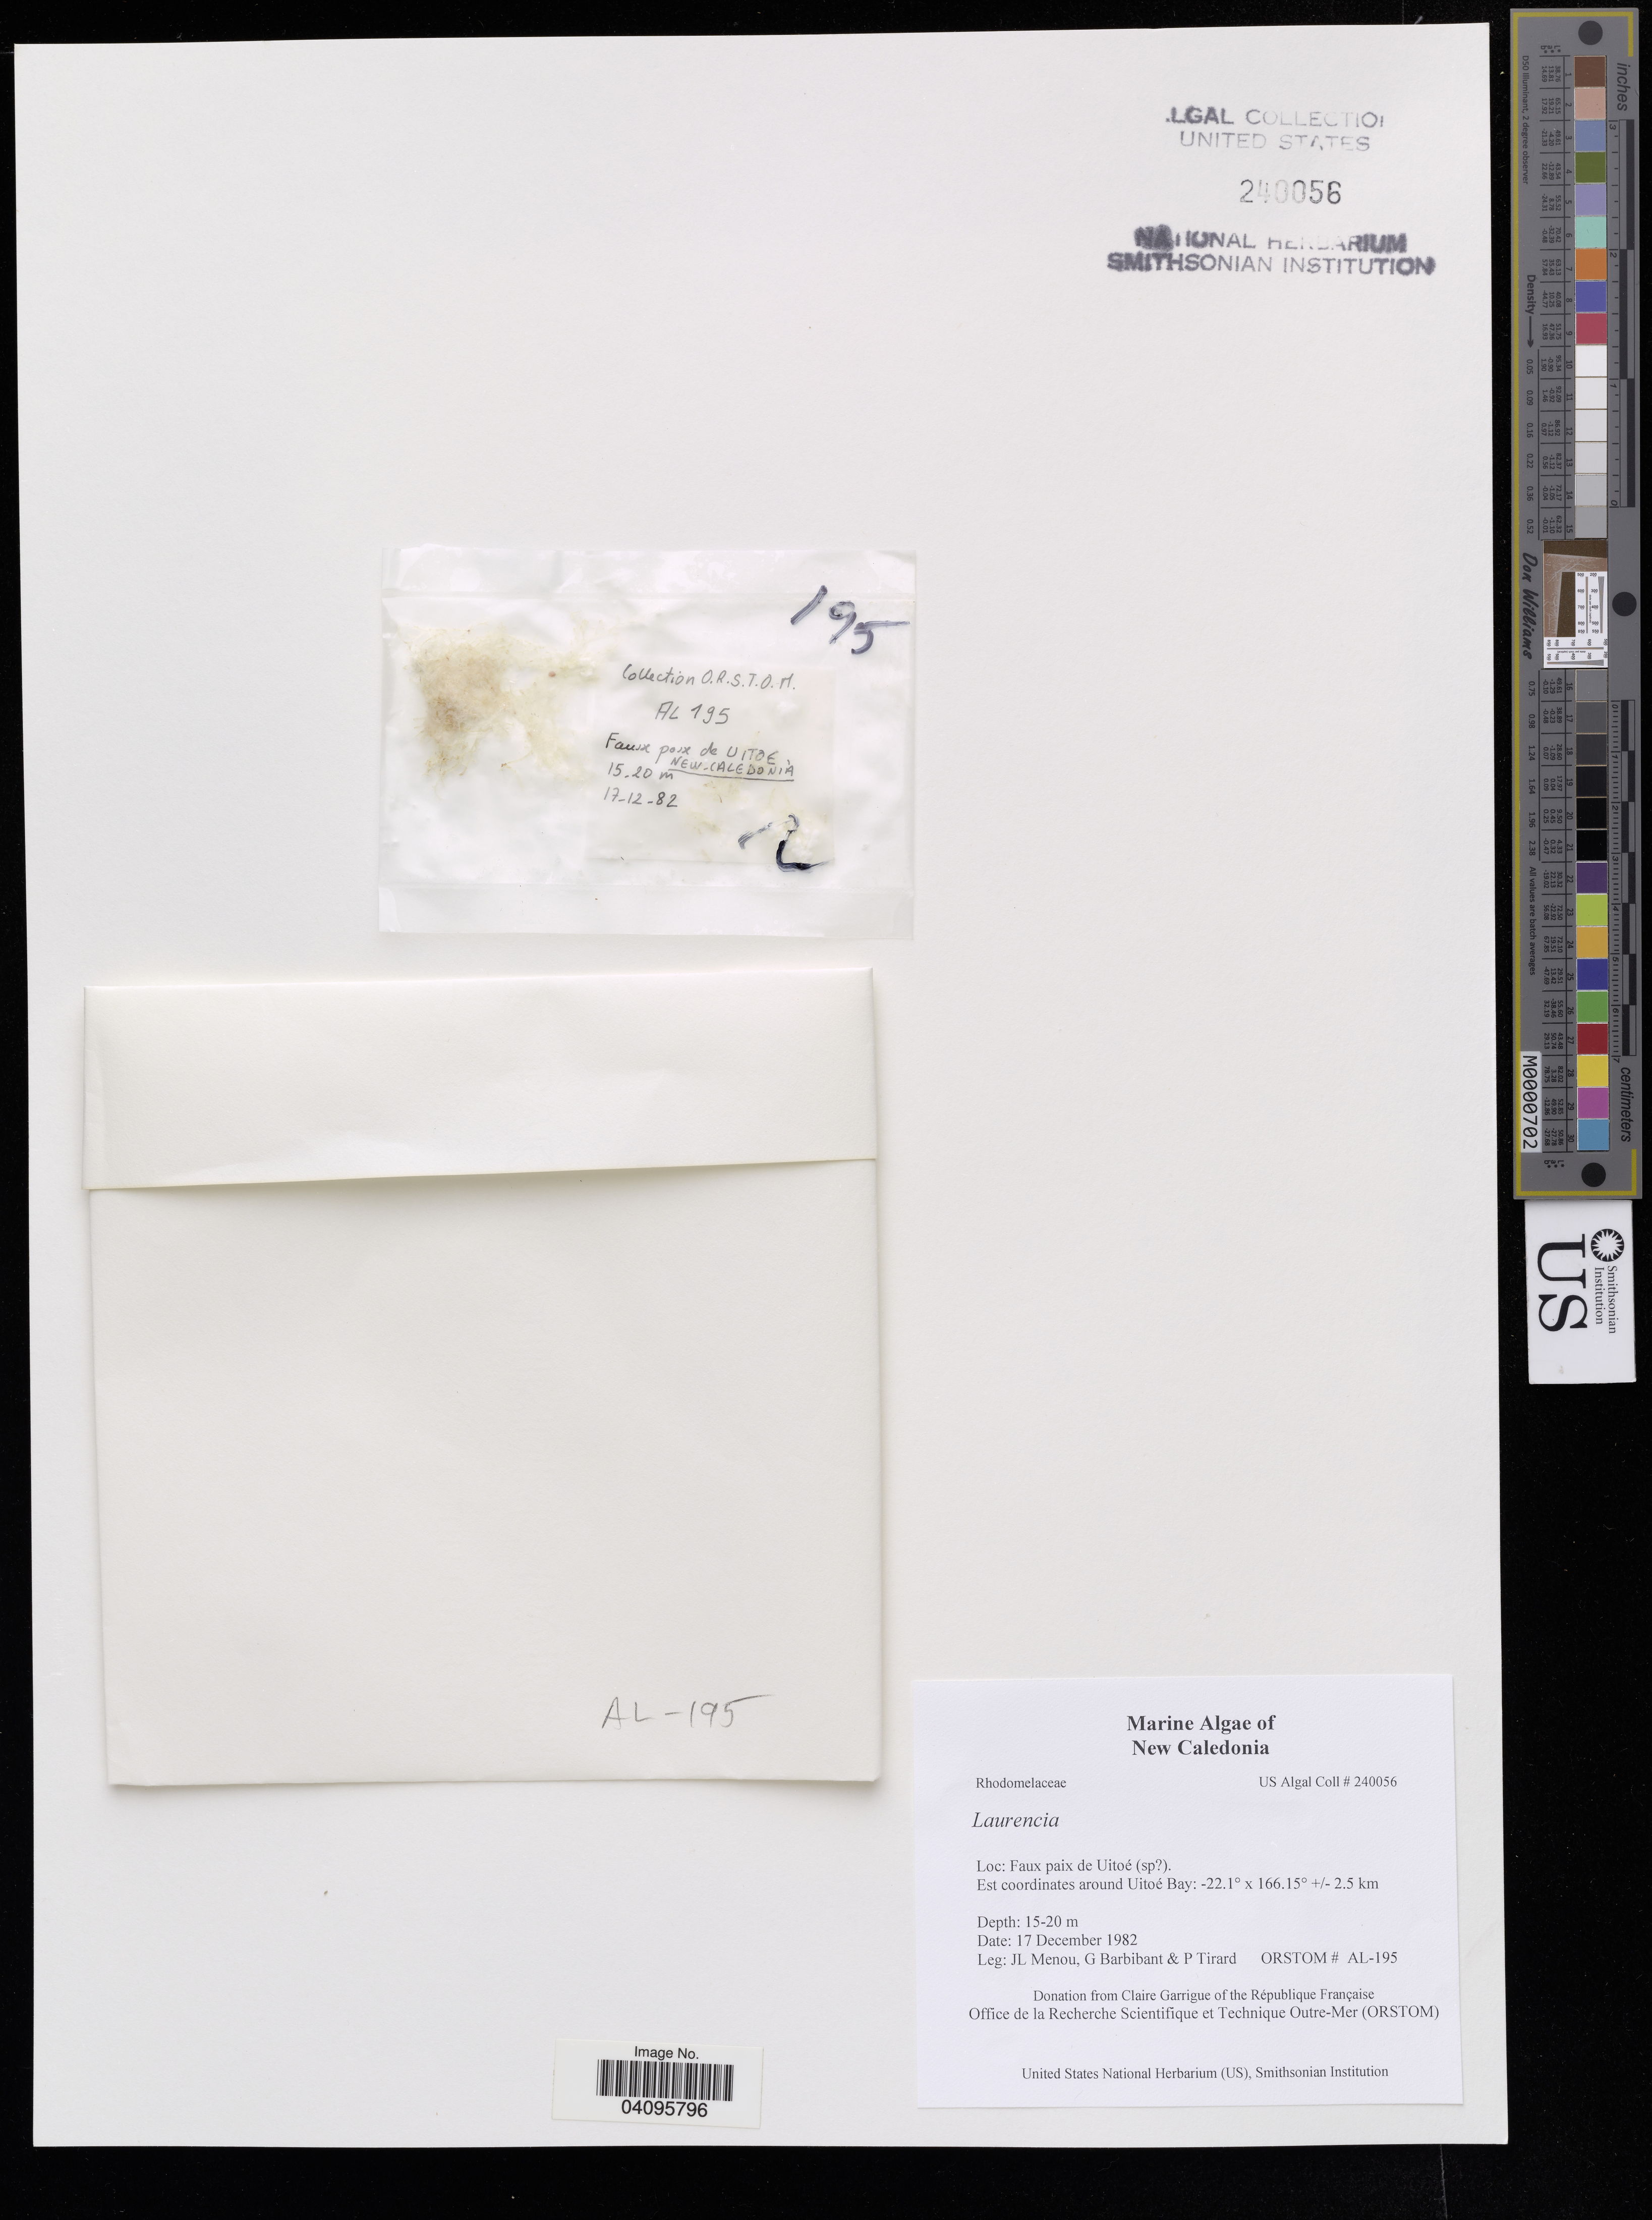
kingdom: Plantae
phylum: Rhodophyta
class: Florideophyceae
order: Ceramiales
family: Rhodomelaceae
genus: Laurencia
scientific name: Laurencia sp.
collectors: J. L. Menou, G. Barbibant & P. Tirard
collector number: ORSTOM# AL-195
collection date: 1982-12-17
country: New Caledonia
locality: Faux paix de Uitoé, around Uitoé Bay. +/- 2.5 km.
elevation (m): -15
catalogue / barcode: US 240056